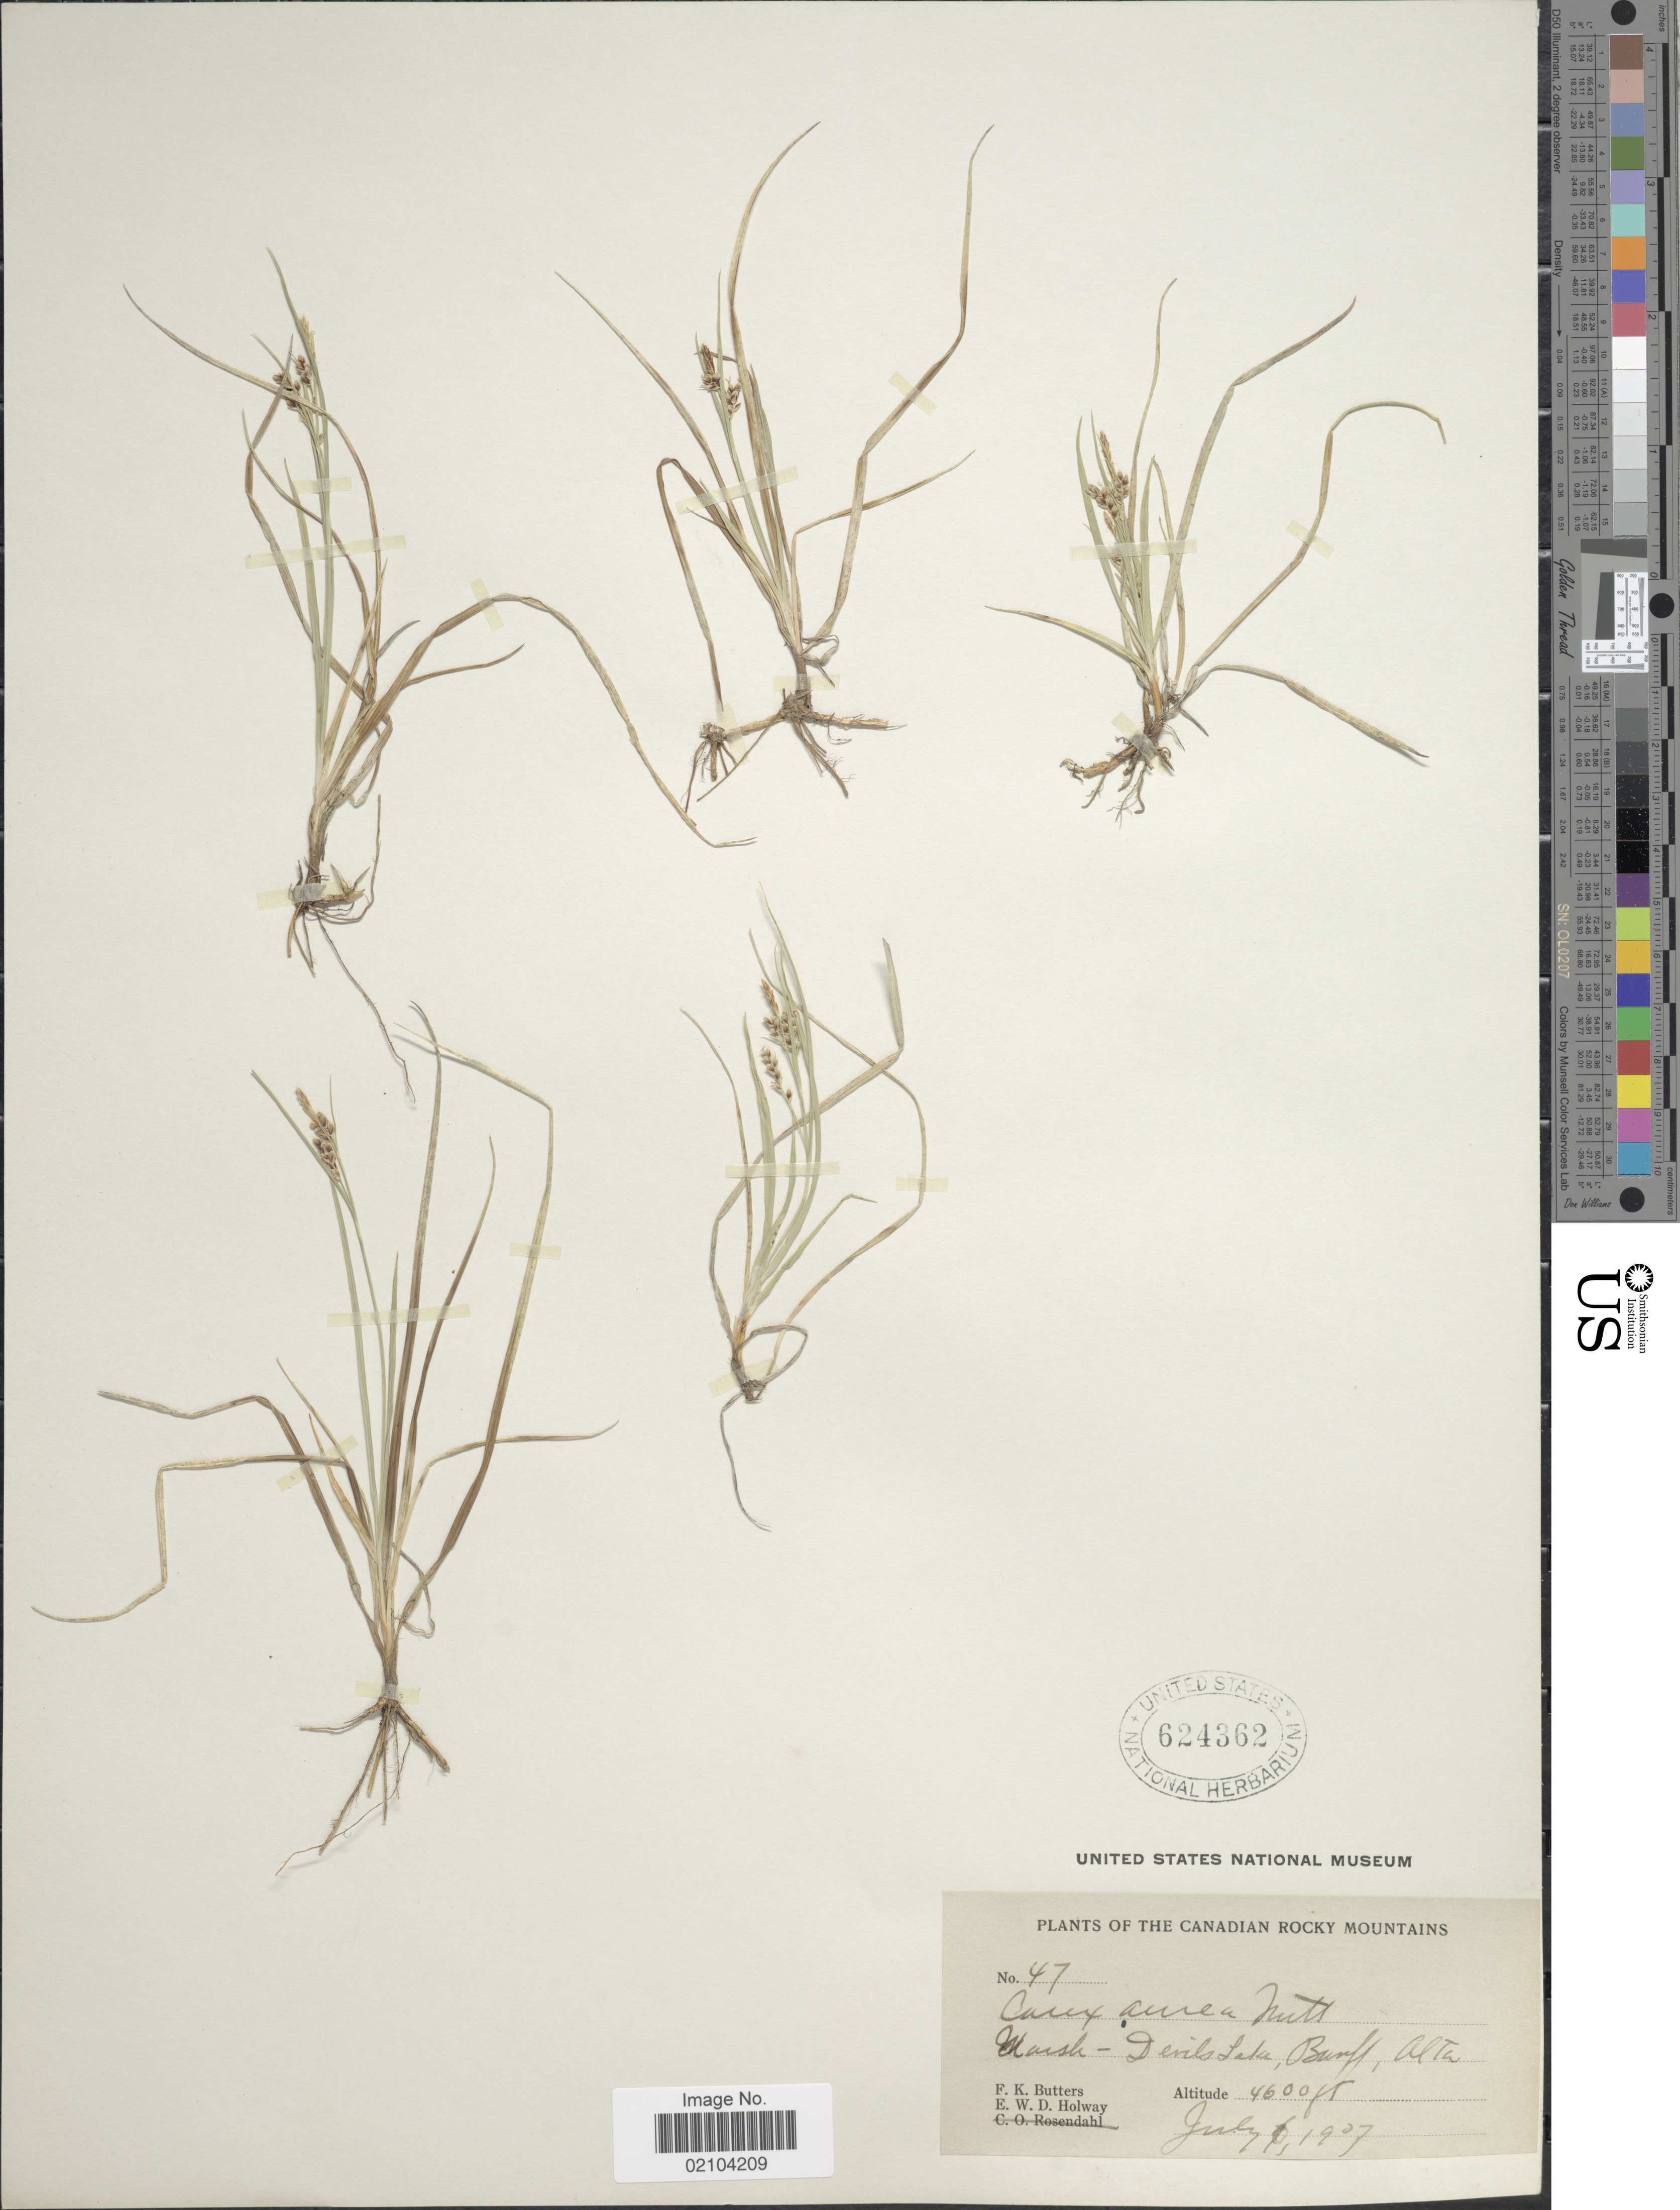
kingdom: Plantae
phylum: Tracheophyta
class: Liliopsida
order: Poales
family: Cyperaceae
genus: Carex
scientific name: Carex aurea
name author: Nutt.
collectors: F. K. Butters & E. W. D. Holway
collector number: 47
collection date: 1907-07-06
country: Canada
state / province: Alberta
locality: Candian Rocky Mountains. Marsh, Devils Lake, Banff, Alta.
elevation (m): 1402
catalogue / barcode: US 624362